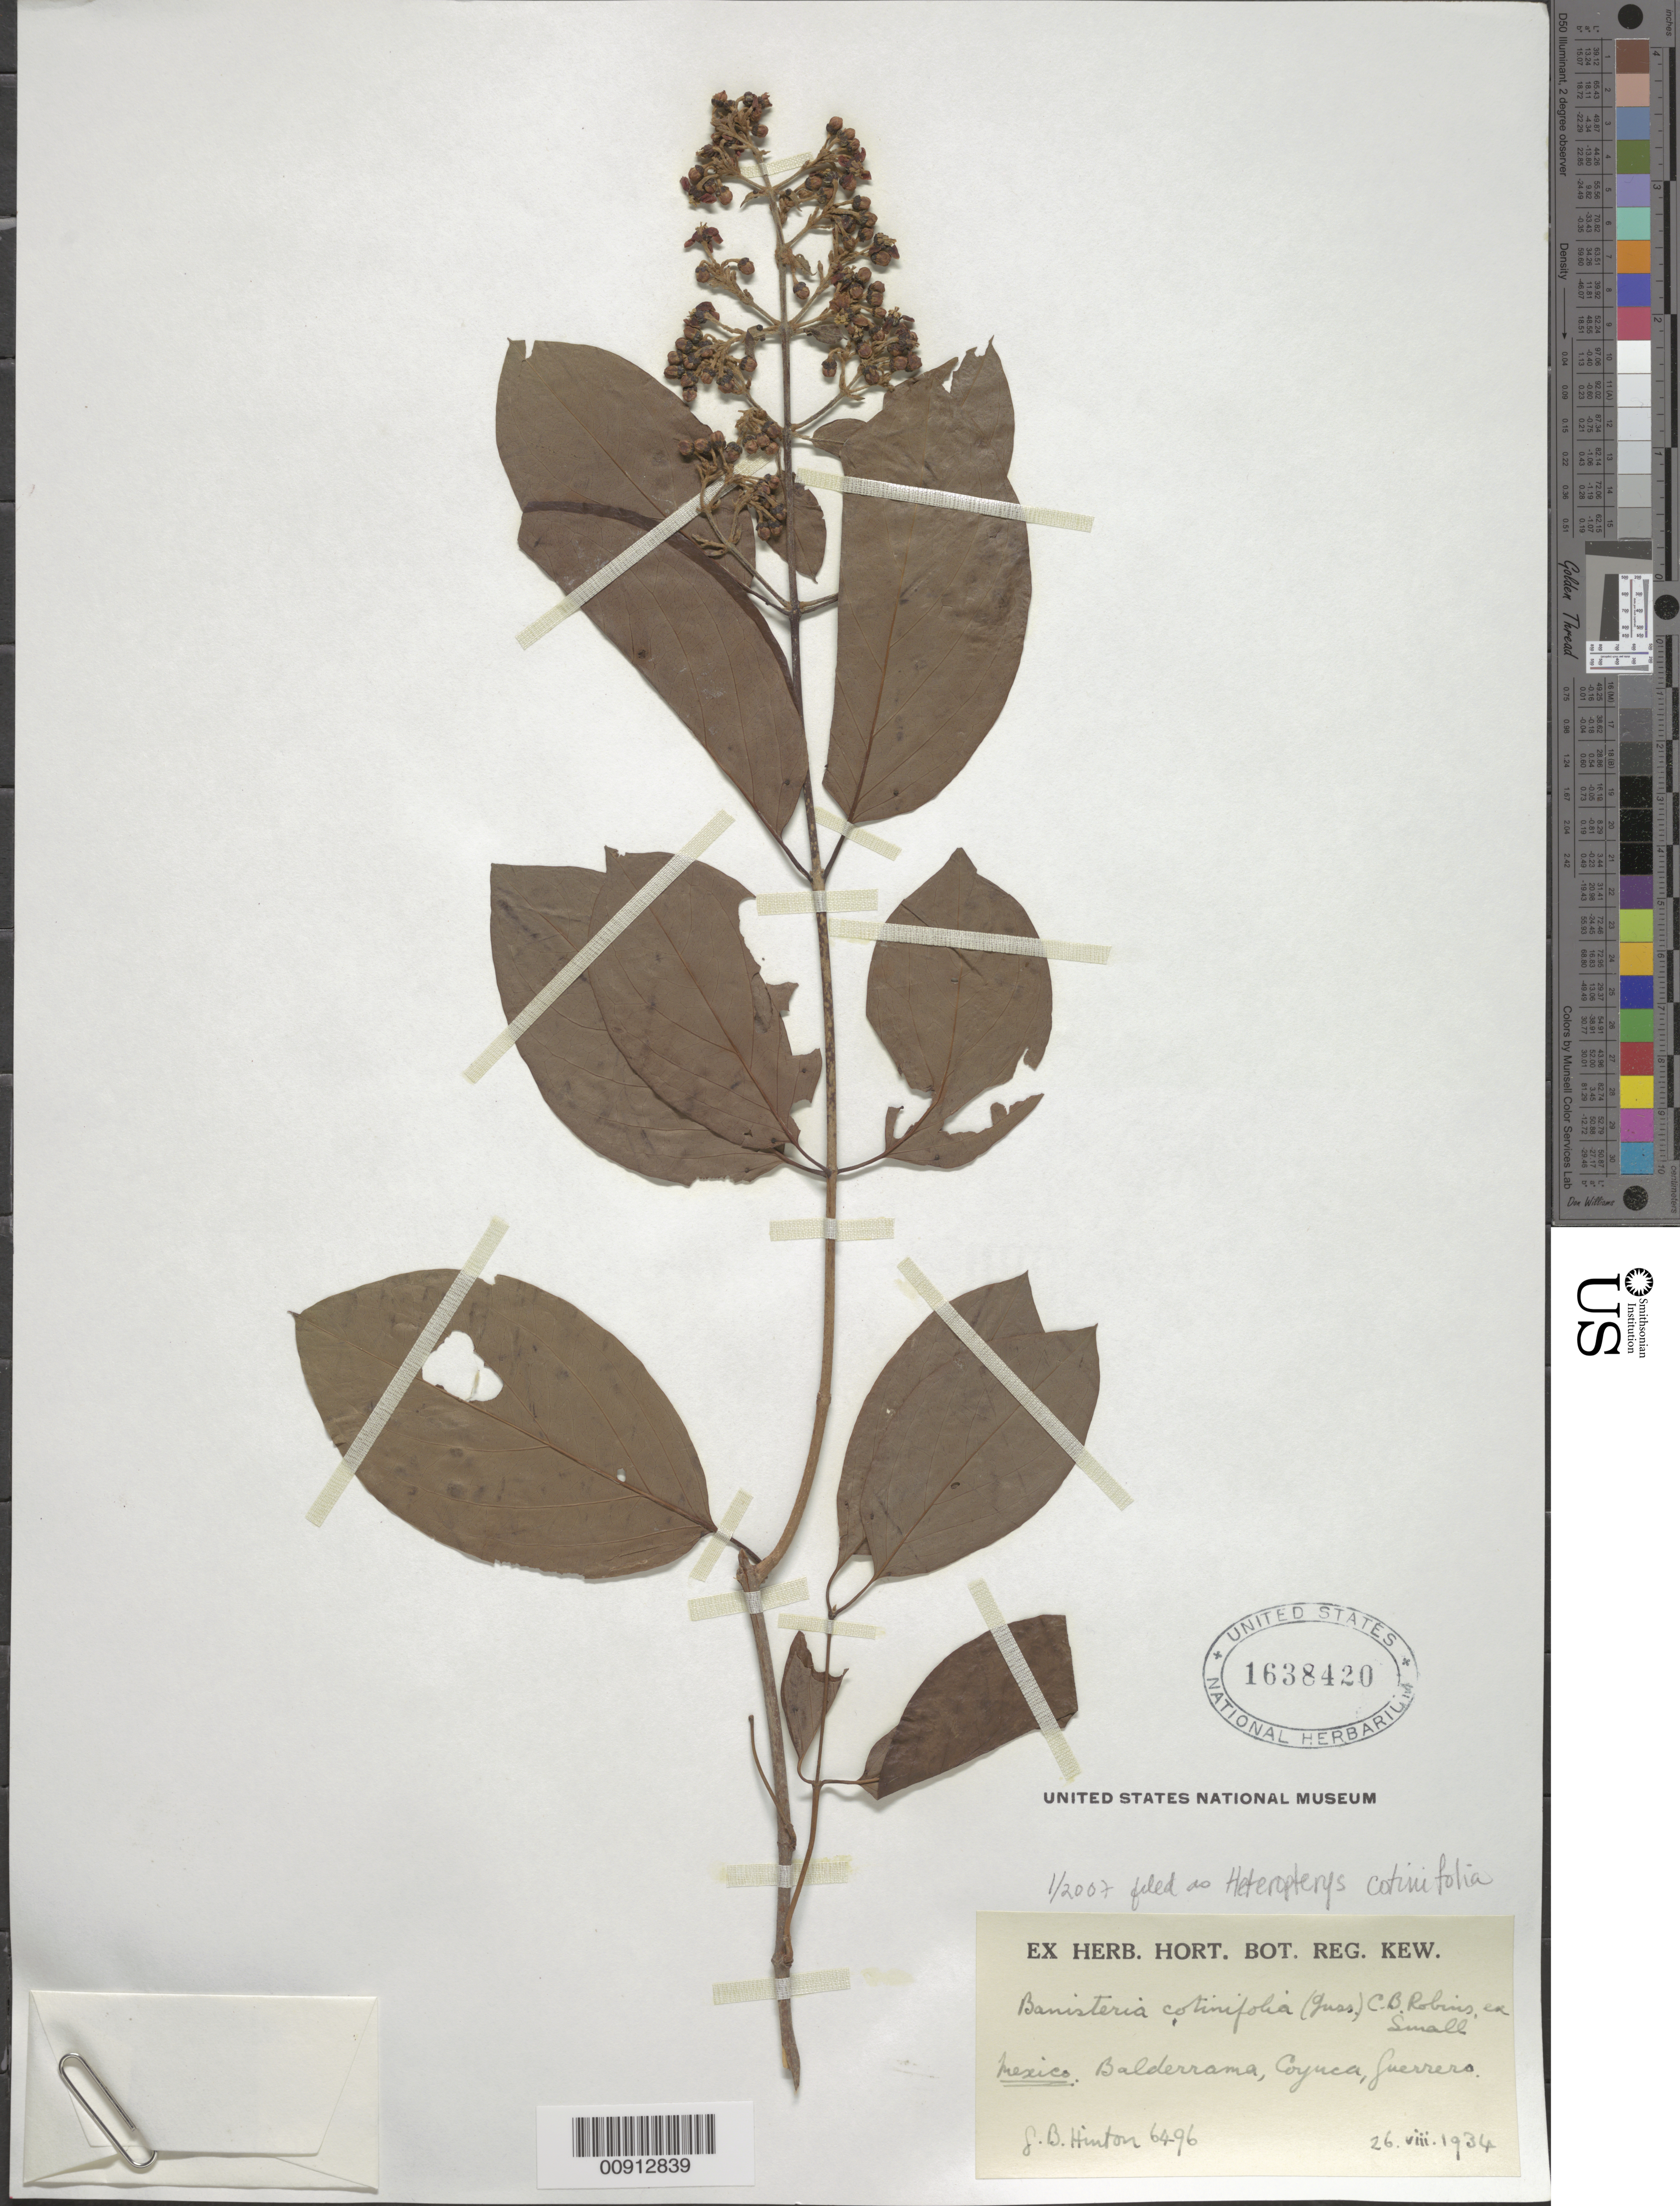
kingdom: Plantae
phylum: Tracheophyta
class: Magnoliopsida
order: Malpighiales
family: Malpighiaceae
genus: Heteropterys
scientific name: Heteropterys cotinifolia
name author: A. Juss.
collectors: G. B. Hinton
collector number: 6496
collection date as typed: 26 Aug 1934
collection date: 1934-08-26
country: Mexico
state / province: Guerrero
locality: Balderrama, Coyuca, Guerrero.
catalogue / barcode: US 1638420